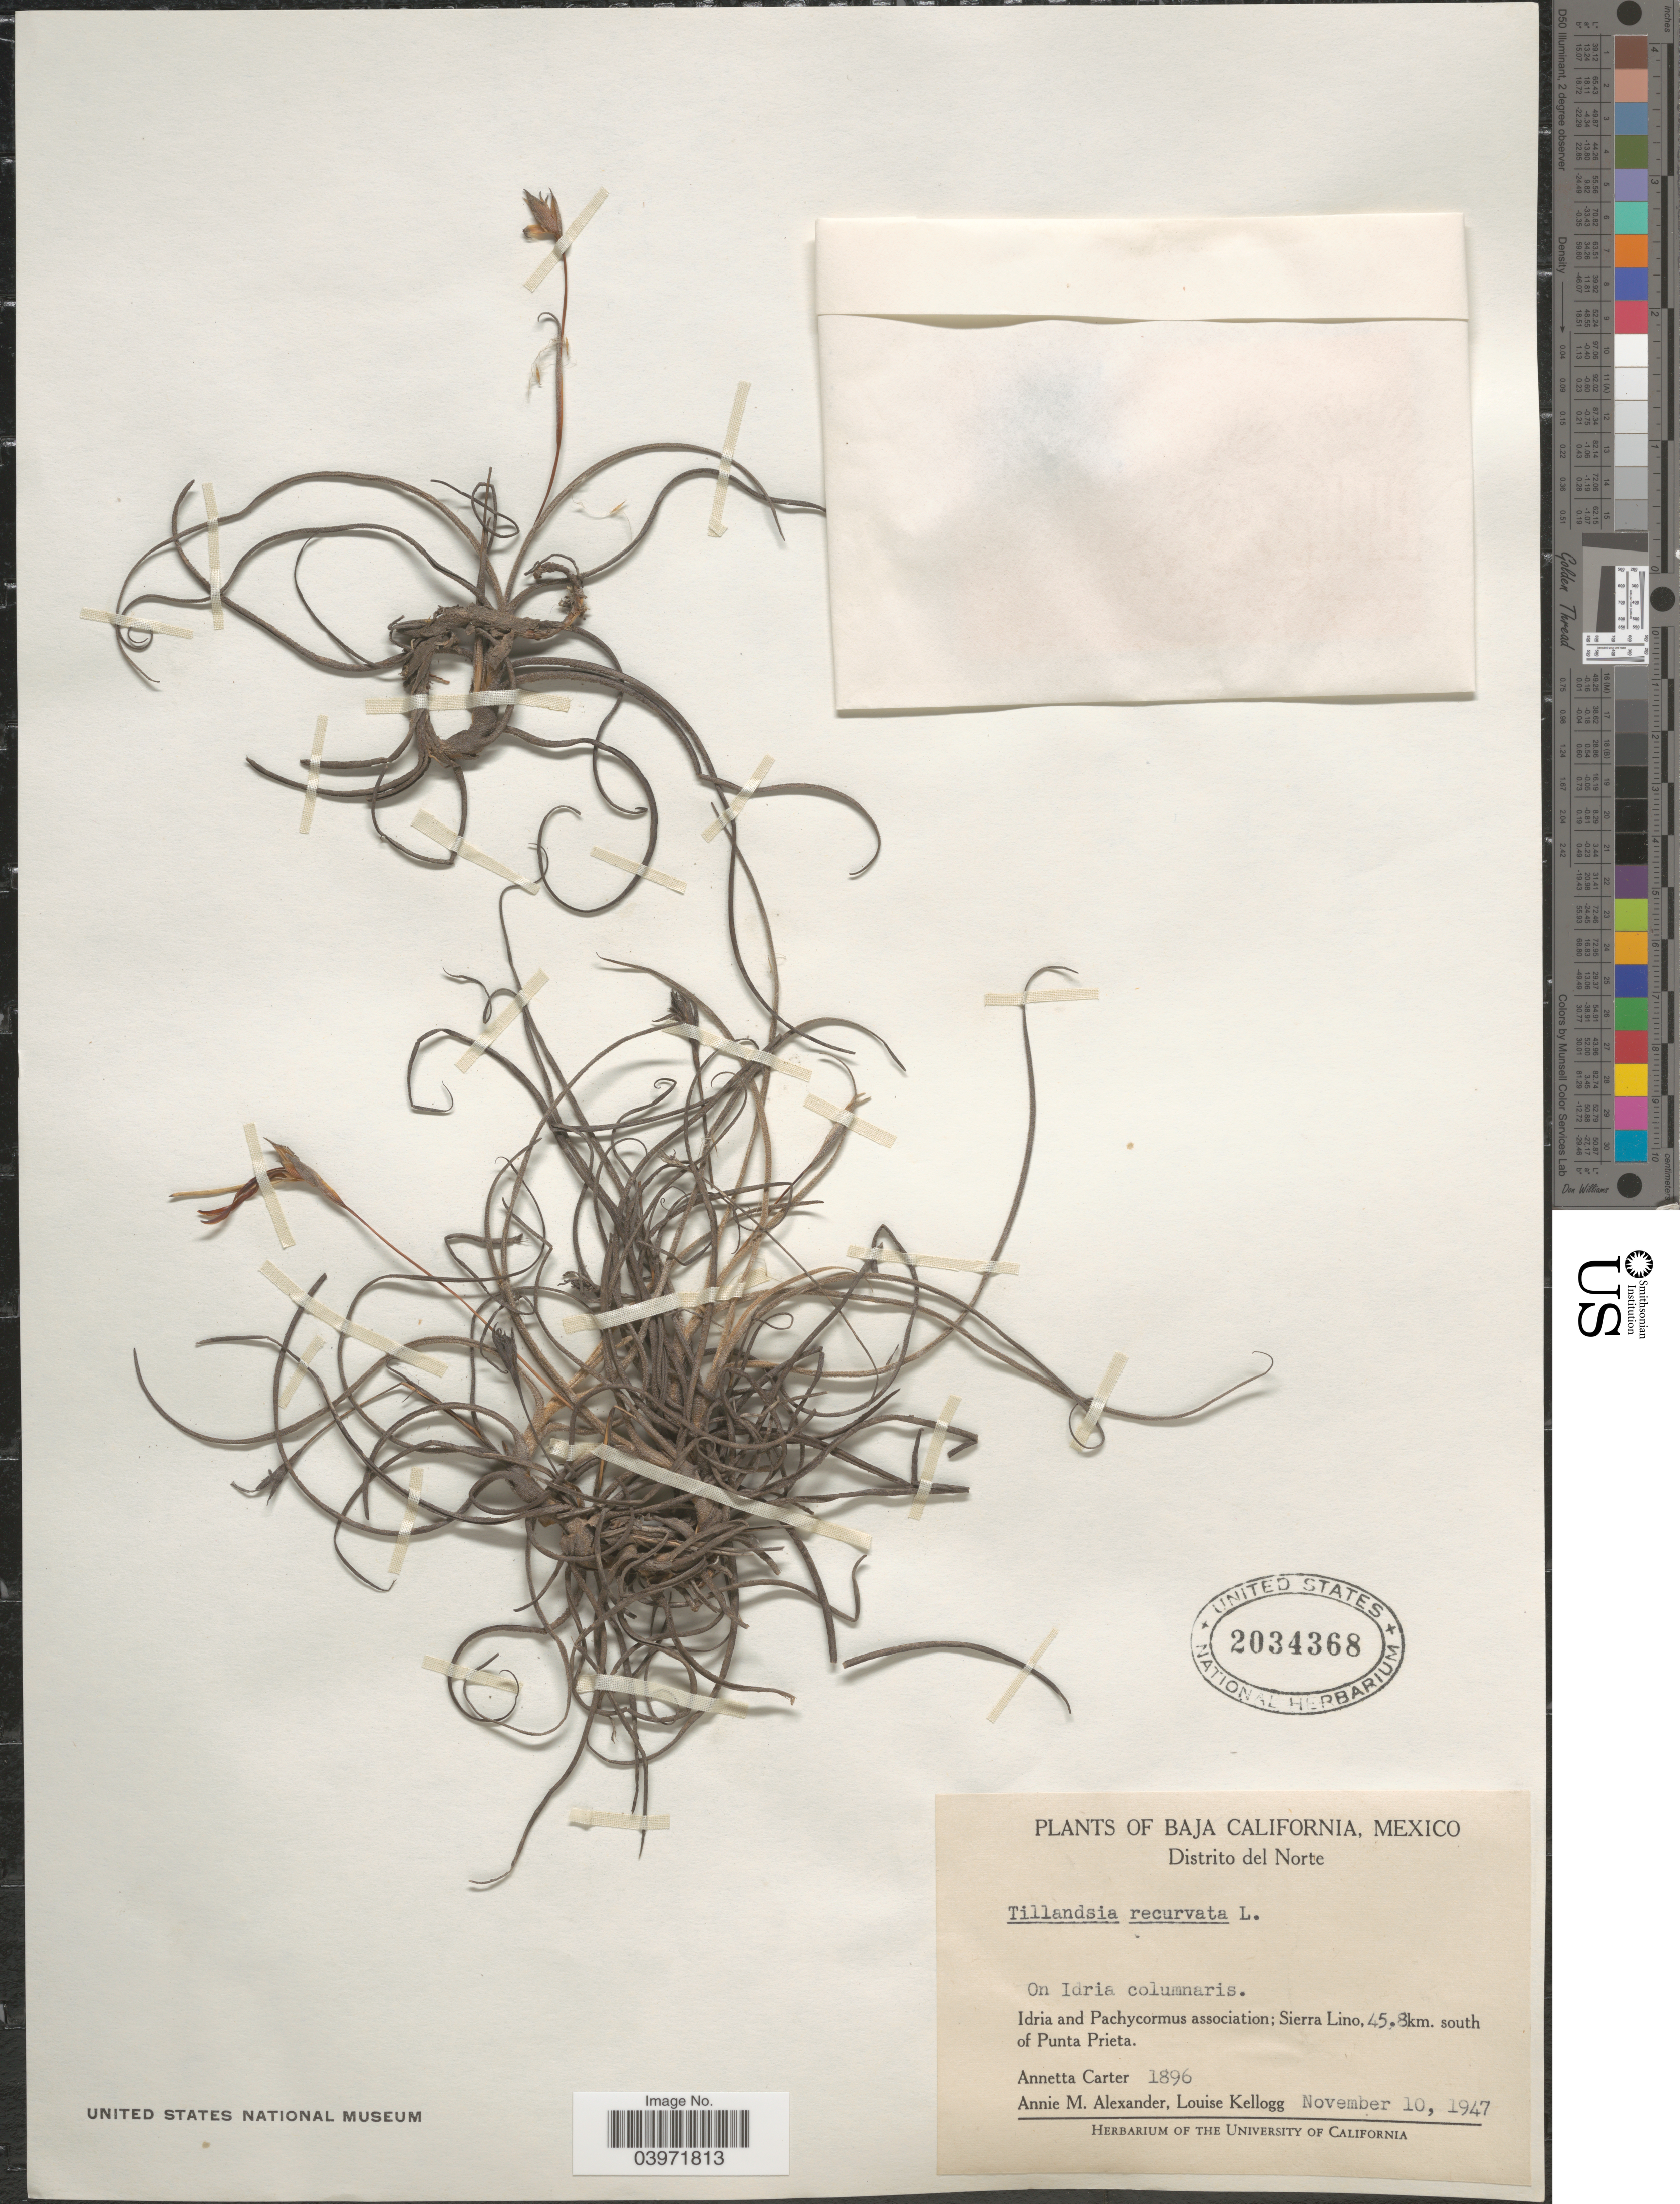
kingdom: Plantae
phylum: Tracheophyta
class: Liliopsida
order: Poales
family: Bromeliaceae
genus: Tillandsia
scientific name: Tillandsia recurvata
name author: L.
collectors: A. Carter, A. M. Alexander & L. Kellogg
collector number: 1896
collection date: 1947-11-10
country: Mexico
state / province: Baja California Norte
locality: Distrito del Norte. Sierra Lino, 45.8 km. south of Punta Prieta.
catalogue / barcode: US 2034368